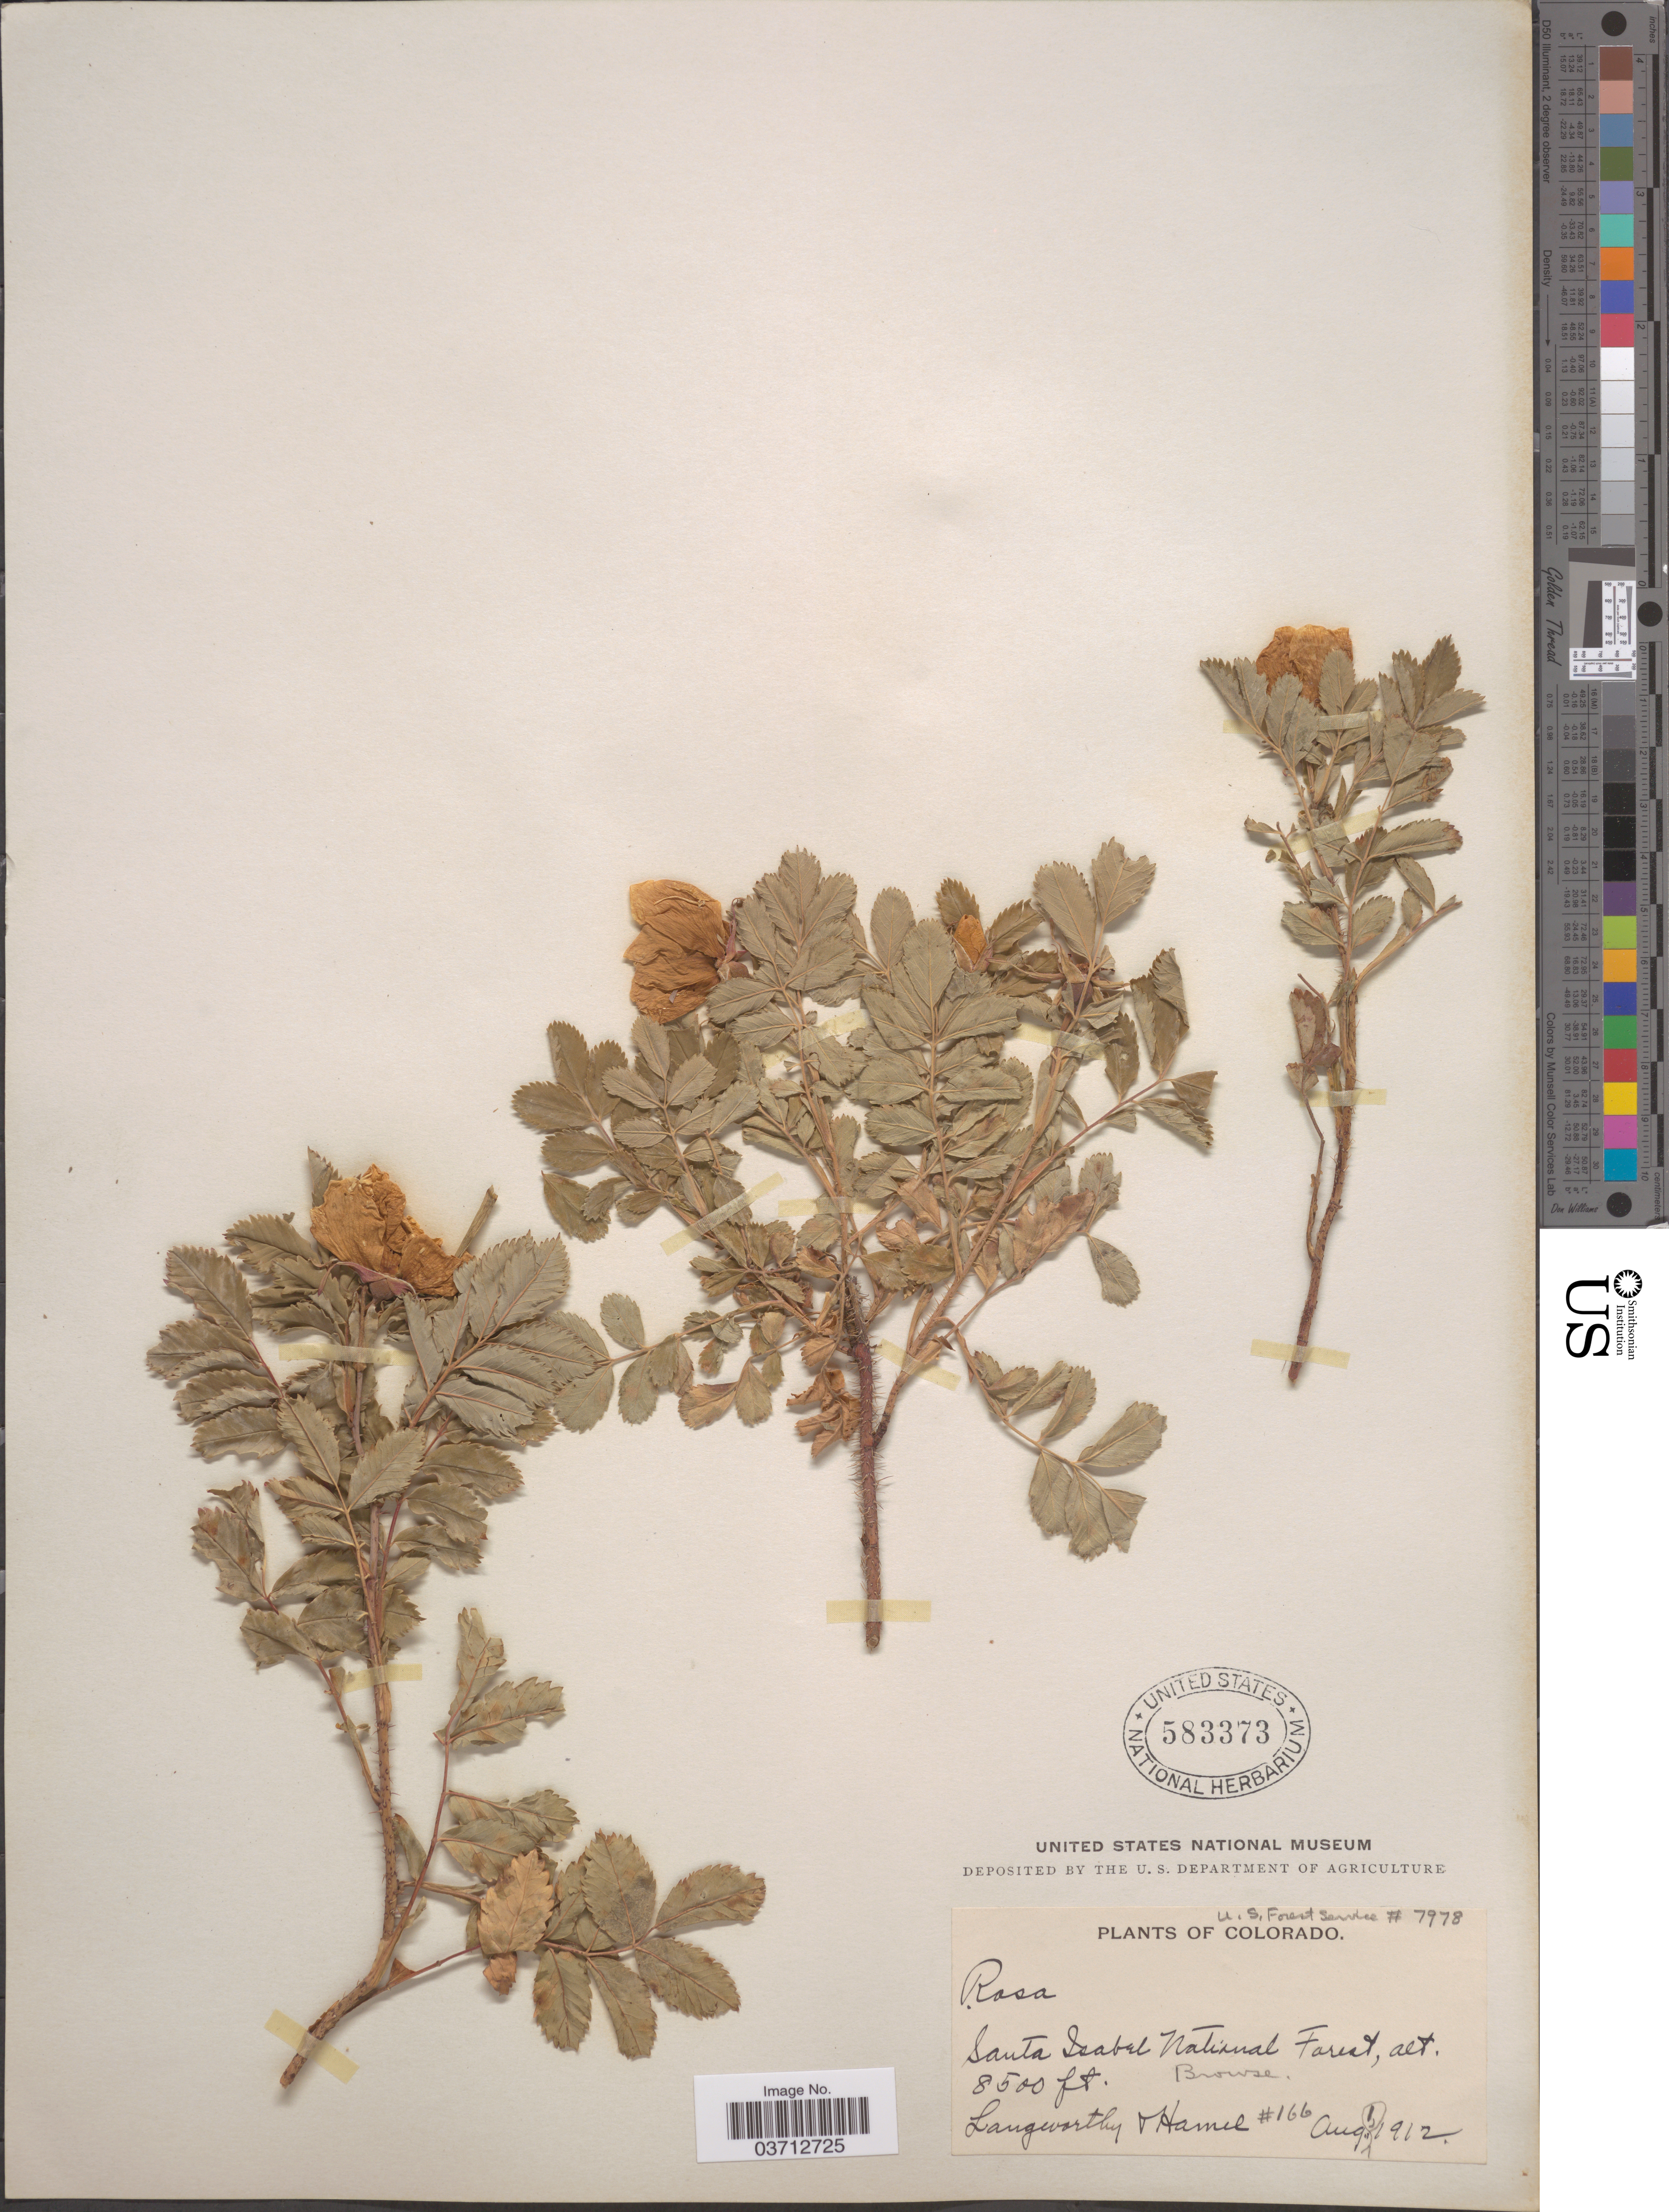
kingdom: Plantae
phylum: Tracheophyta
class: Magnoliopsida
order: Rosales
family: Rosaceae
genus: Rosa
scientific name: Rosa sp.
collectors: Langworthy & -. Hamel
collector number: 166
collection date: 1912-08-01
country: United States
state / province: Colorado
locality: Santa Isabel National Forest.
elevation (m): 2591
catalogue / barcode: US 583373